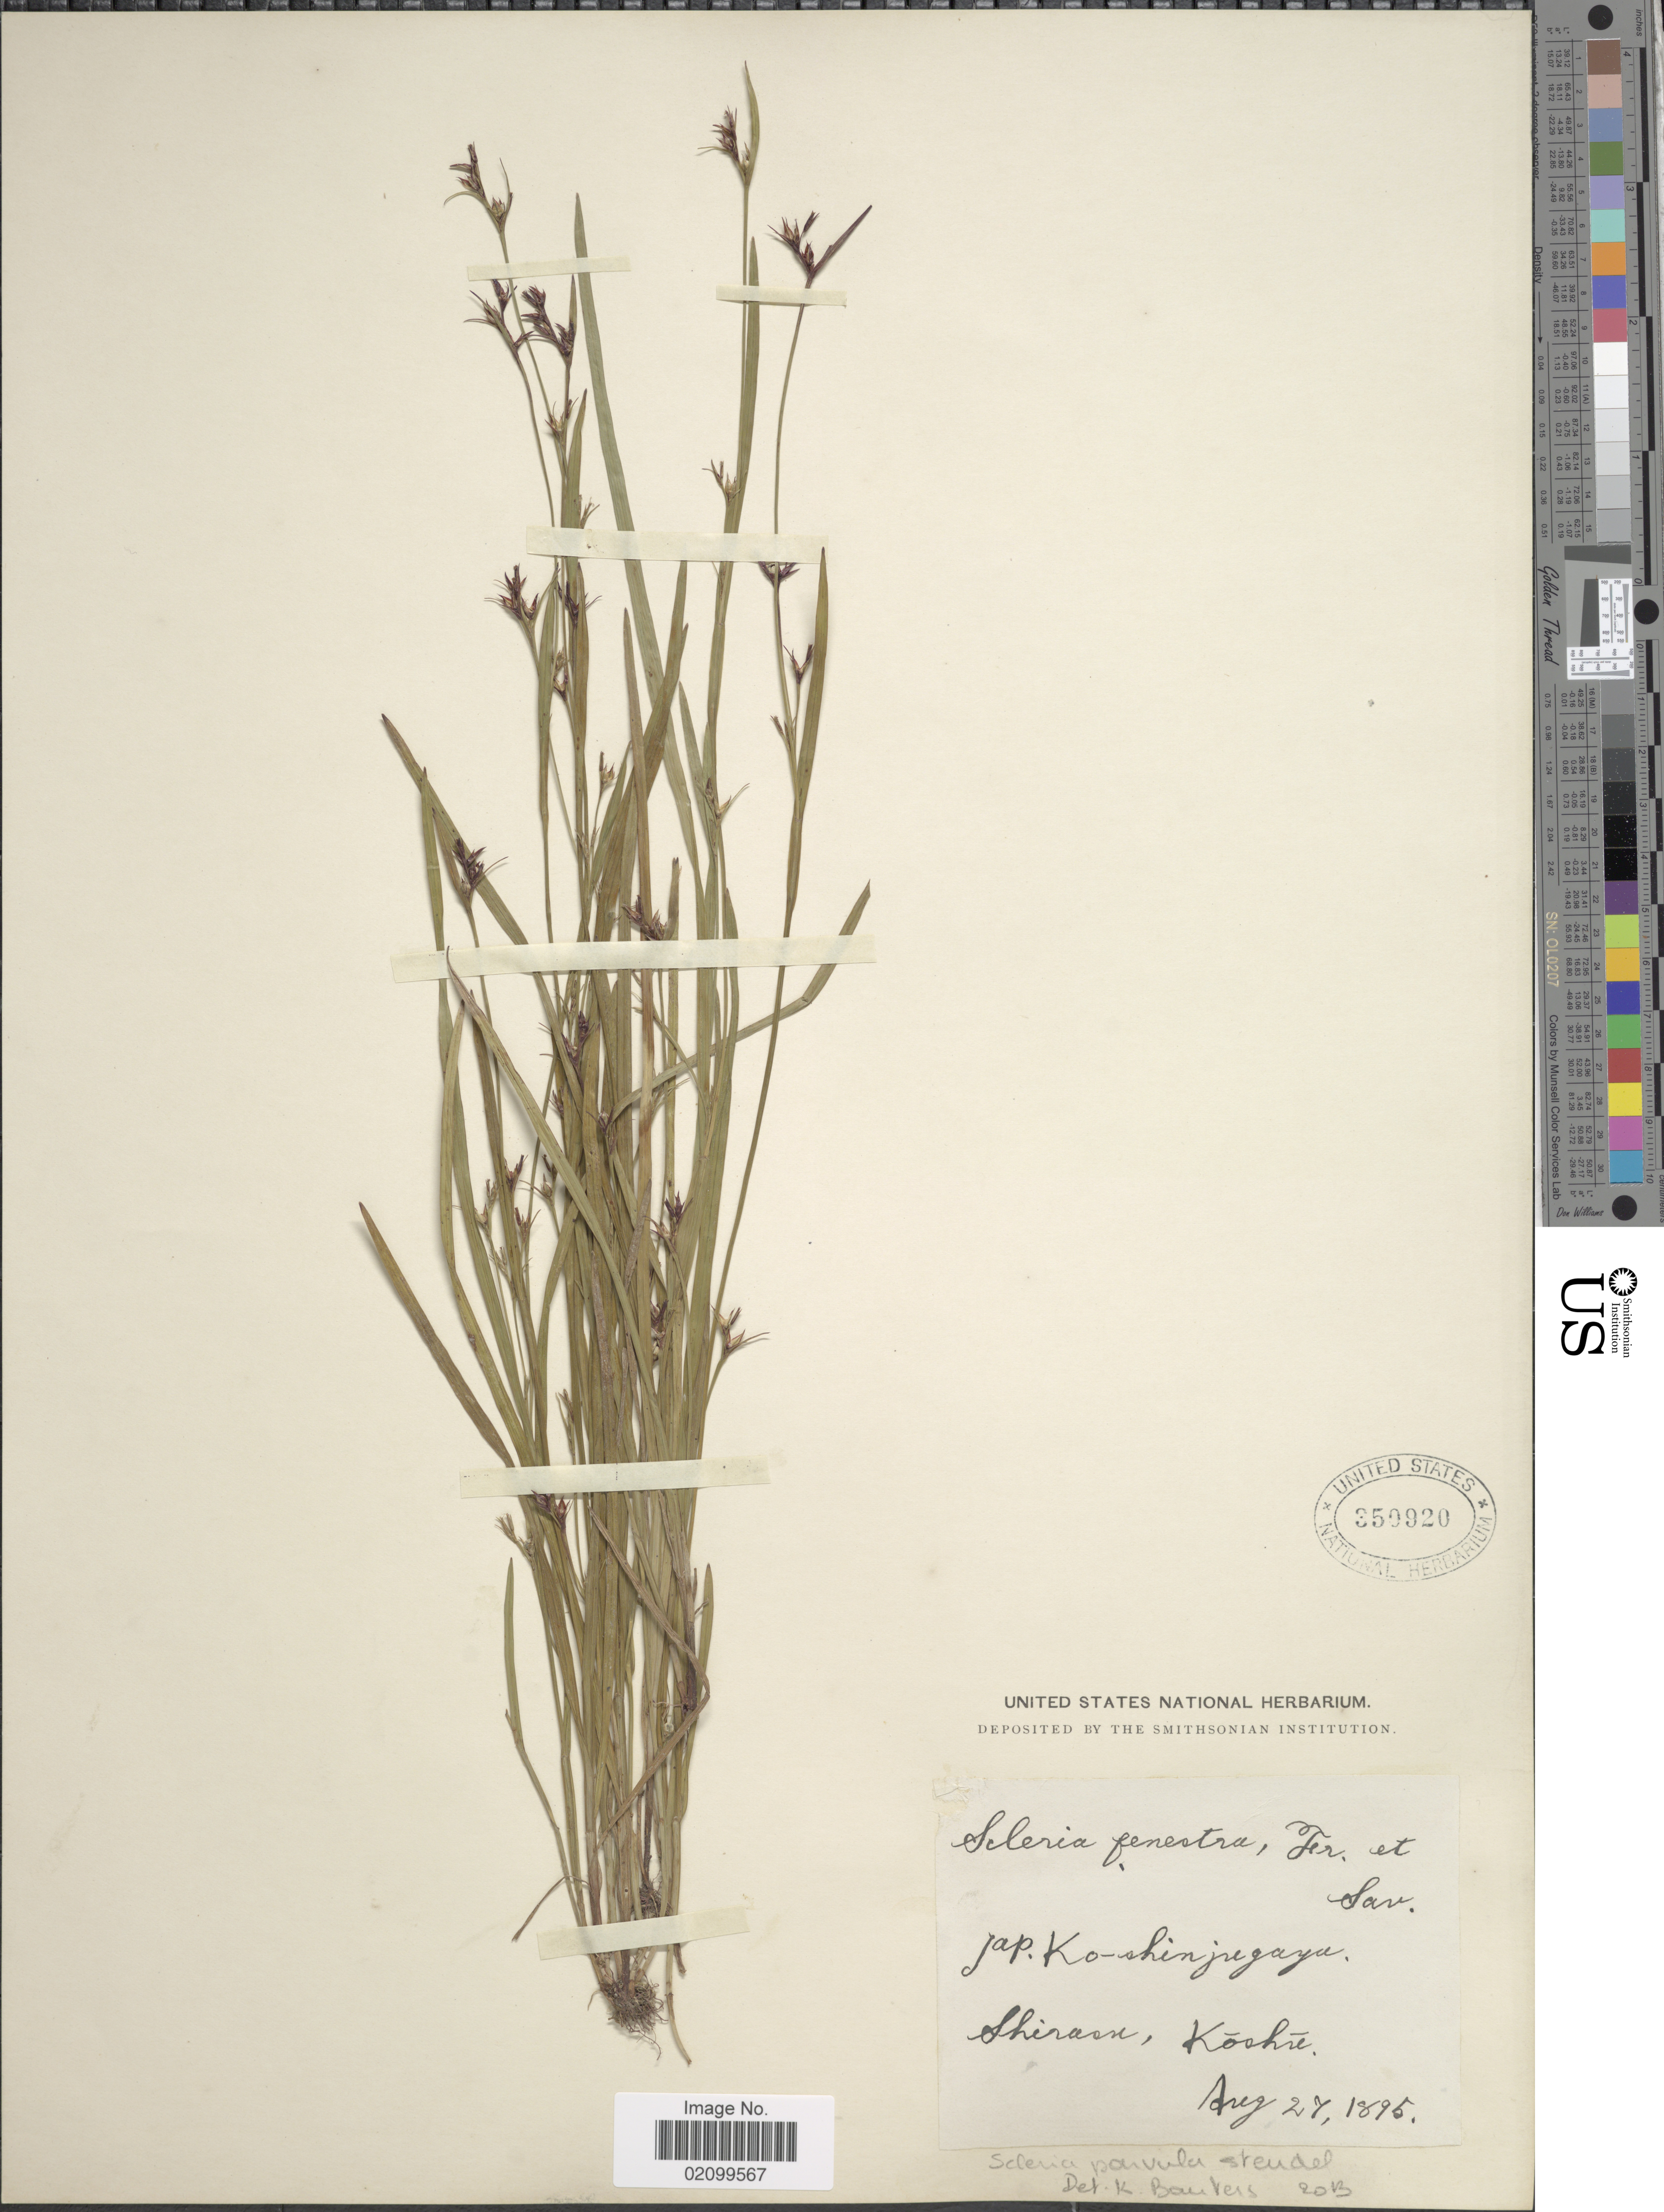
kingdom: Plantae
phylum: Tracheophyta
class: Liliopsida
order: Poales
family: Cyperaceae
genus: Scleria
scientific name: Scleria parvula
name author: Steud.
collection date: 1895-08-27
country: Japan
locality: Shirasu, Koshu.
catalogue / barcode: US 359920